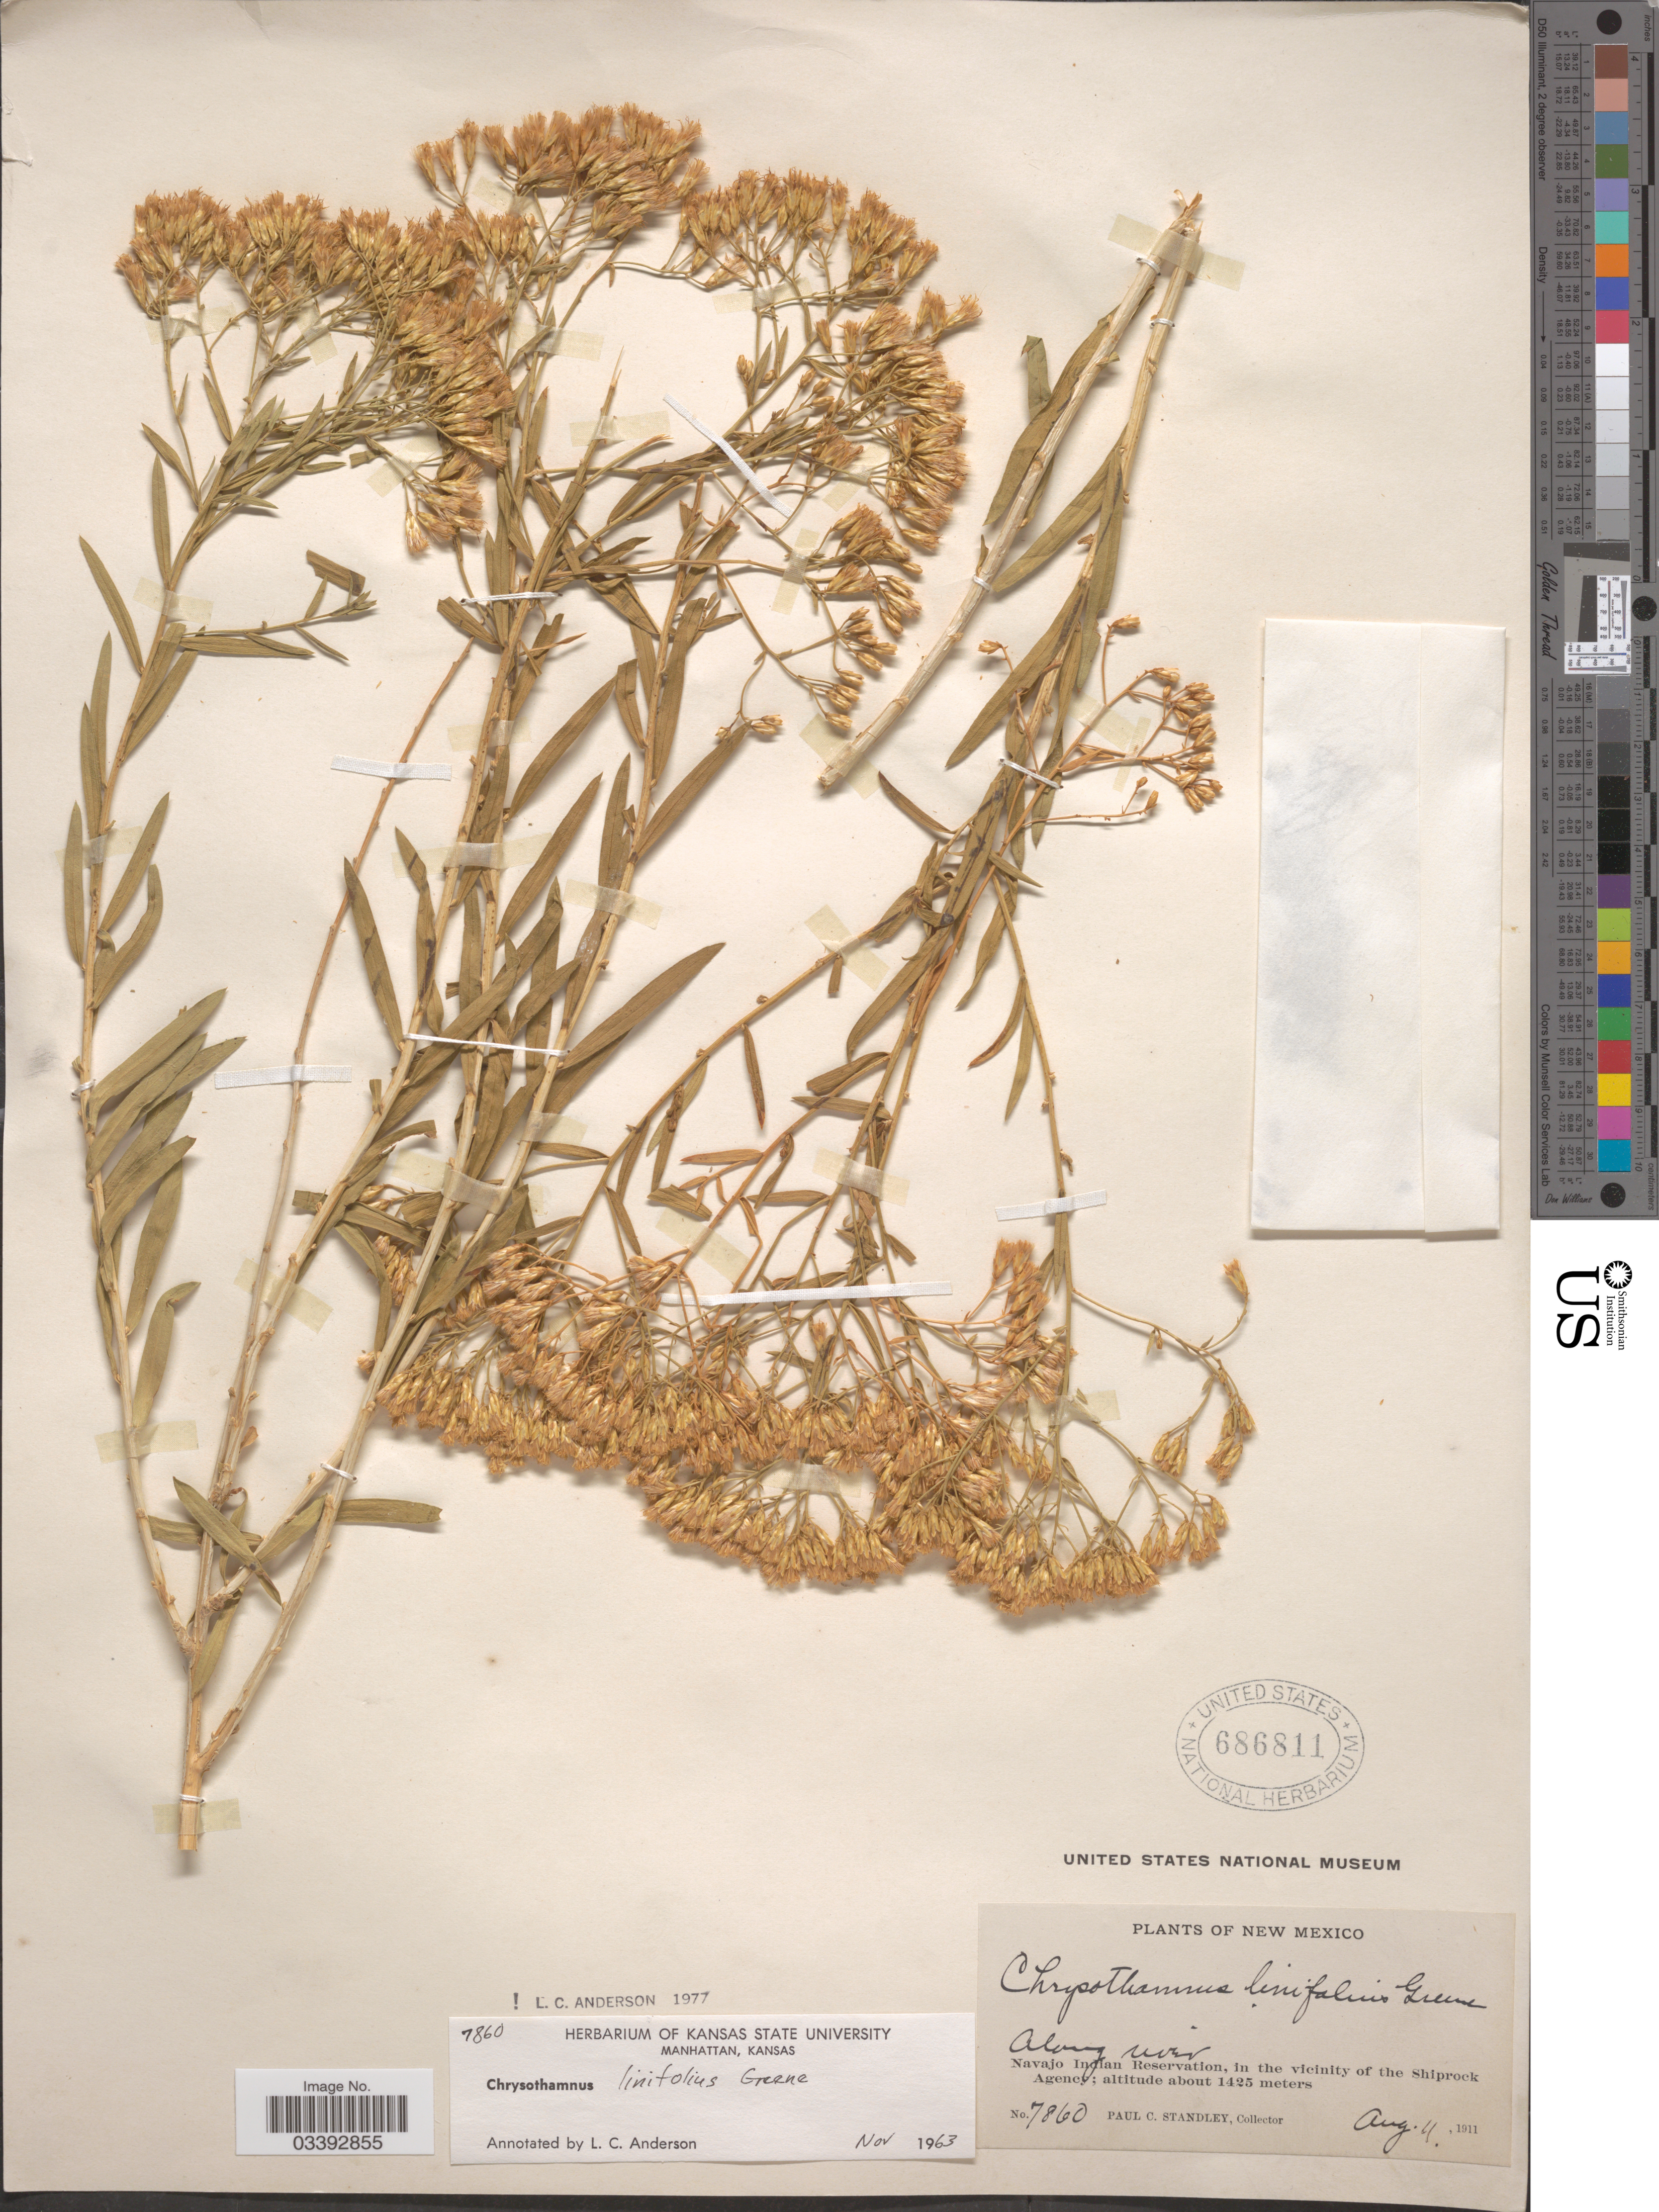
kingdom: Plantae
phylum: Tracheophyta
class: Magnoliopsida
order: Asterales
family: Asteraceae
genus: Chrysothamnus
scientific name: Chrysothamnus linifolius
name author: Greene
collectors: P. C. Standley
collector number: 7860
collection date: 1911-08-11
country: United States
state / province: New Mexico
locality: Navajo Indian Reservation, in the vicinity of the Shiprock Agency.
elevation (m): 1425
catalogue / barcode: US 686811